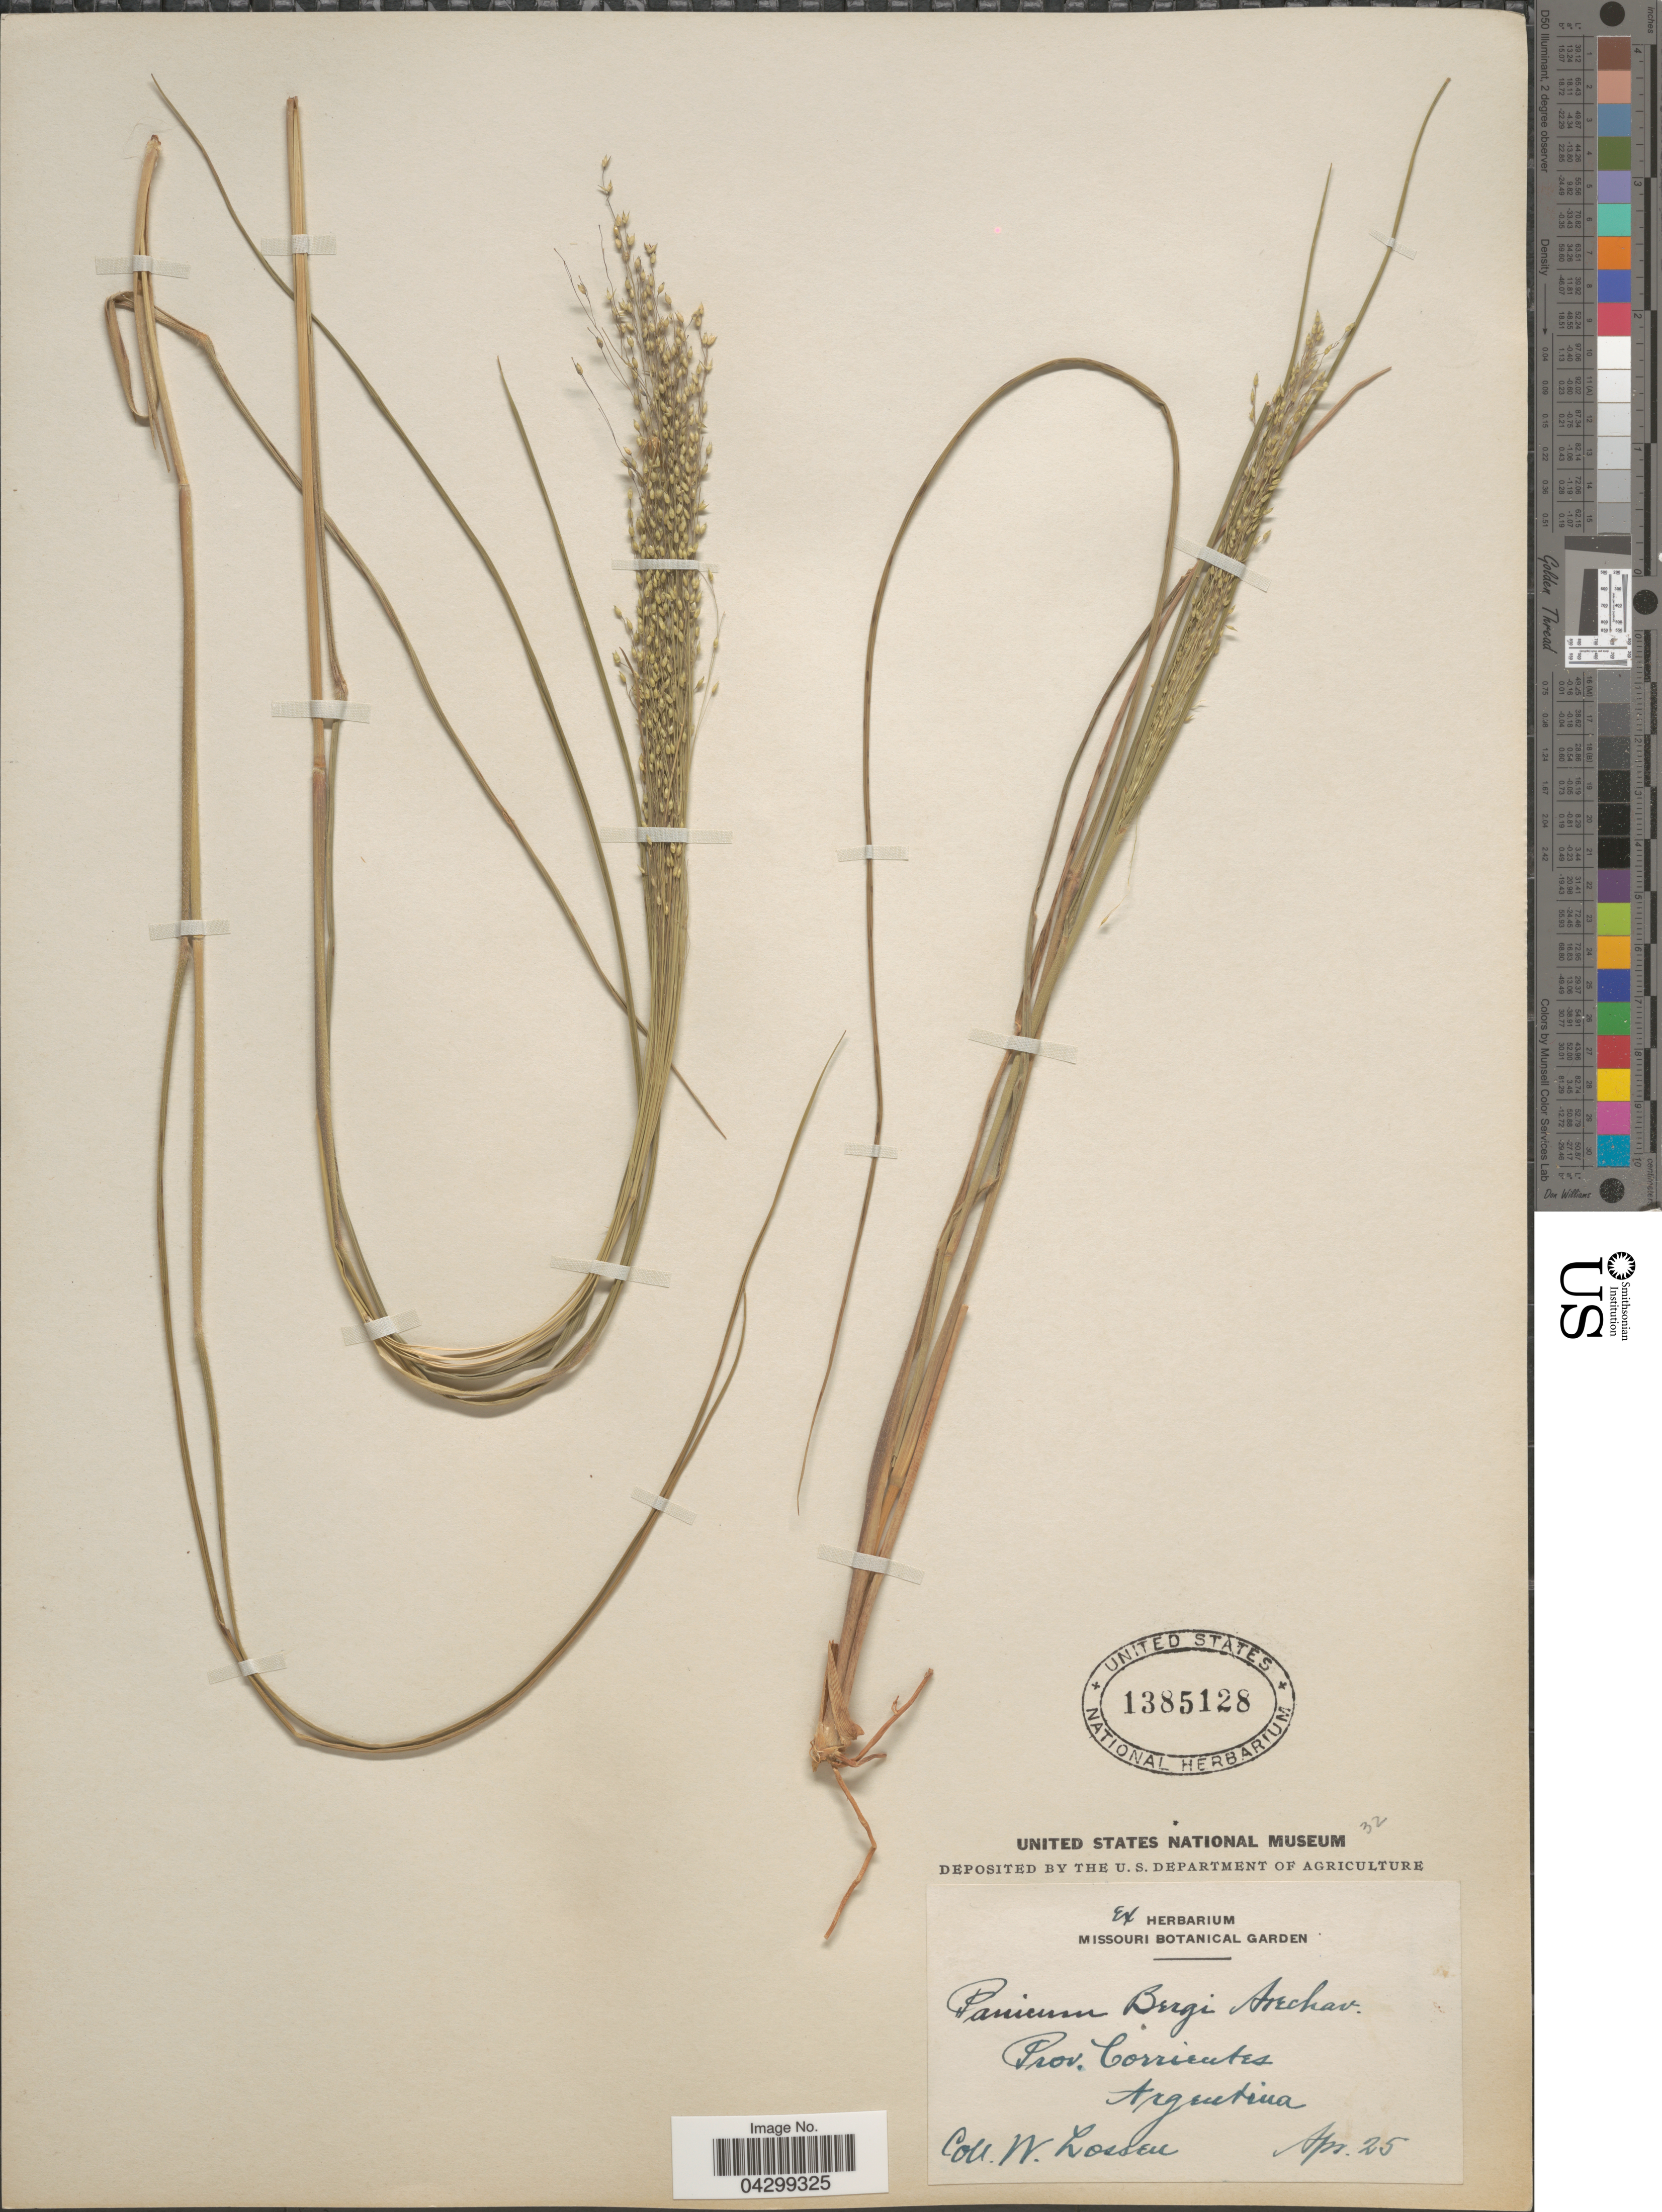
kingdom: Plantae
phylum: Tracheophyta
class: Liliopsida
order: Poales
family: Poaceae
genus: Panicum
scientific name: Panicum bergii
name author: Arechav.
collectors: W. Lossen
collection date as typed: Transcribed d/m/y: /4/25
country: Argentina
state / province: Corrientes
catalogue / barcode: US 1385128